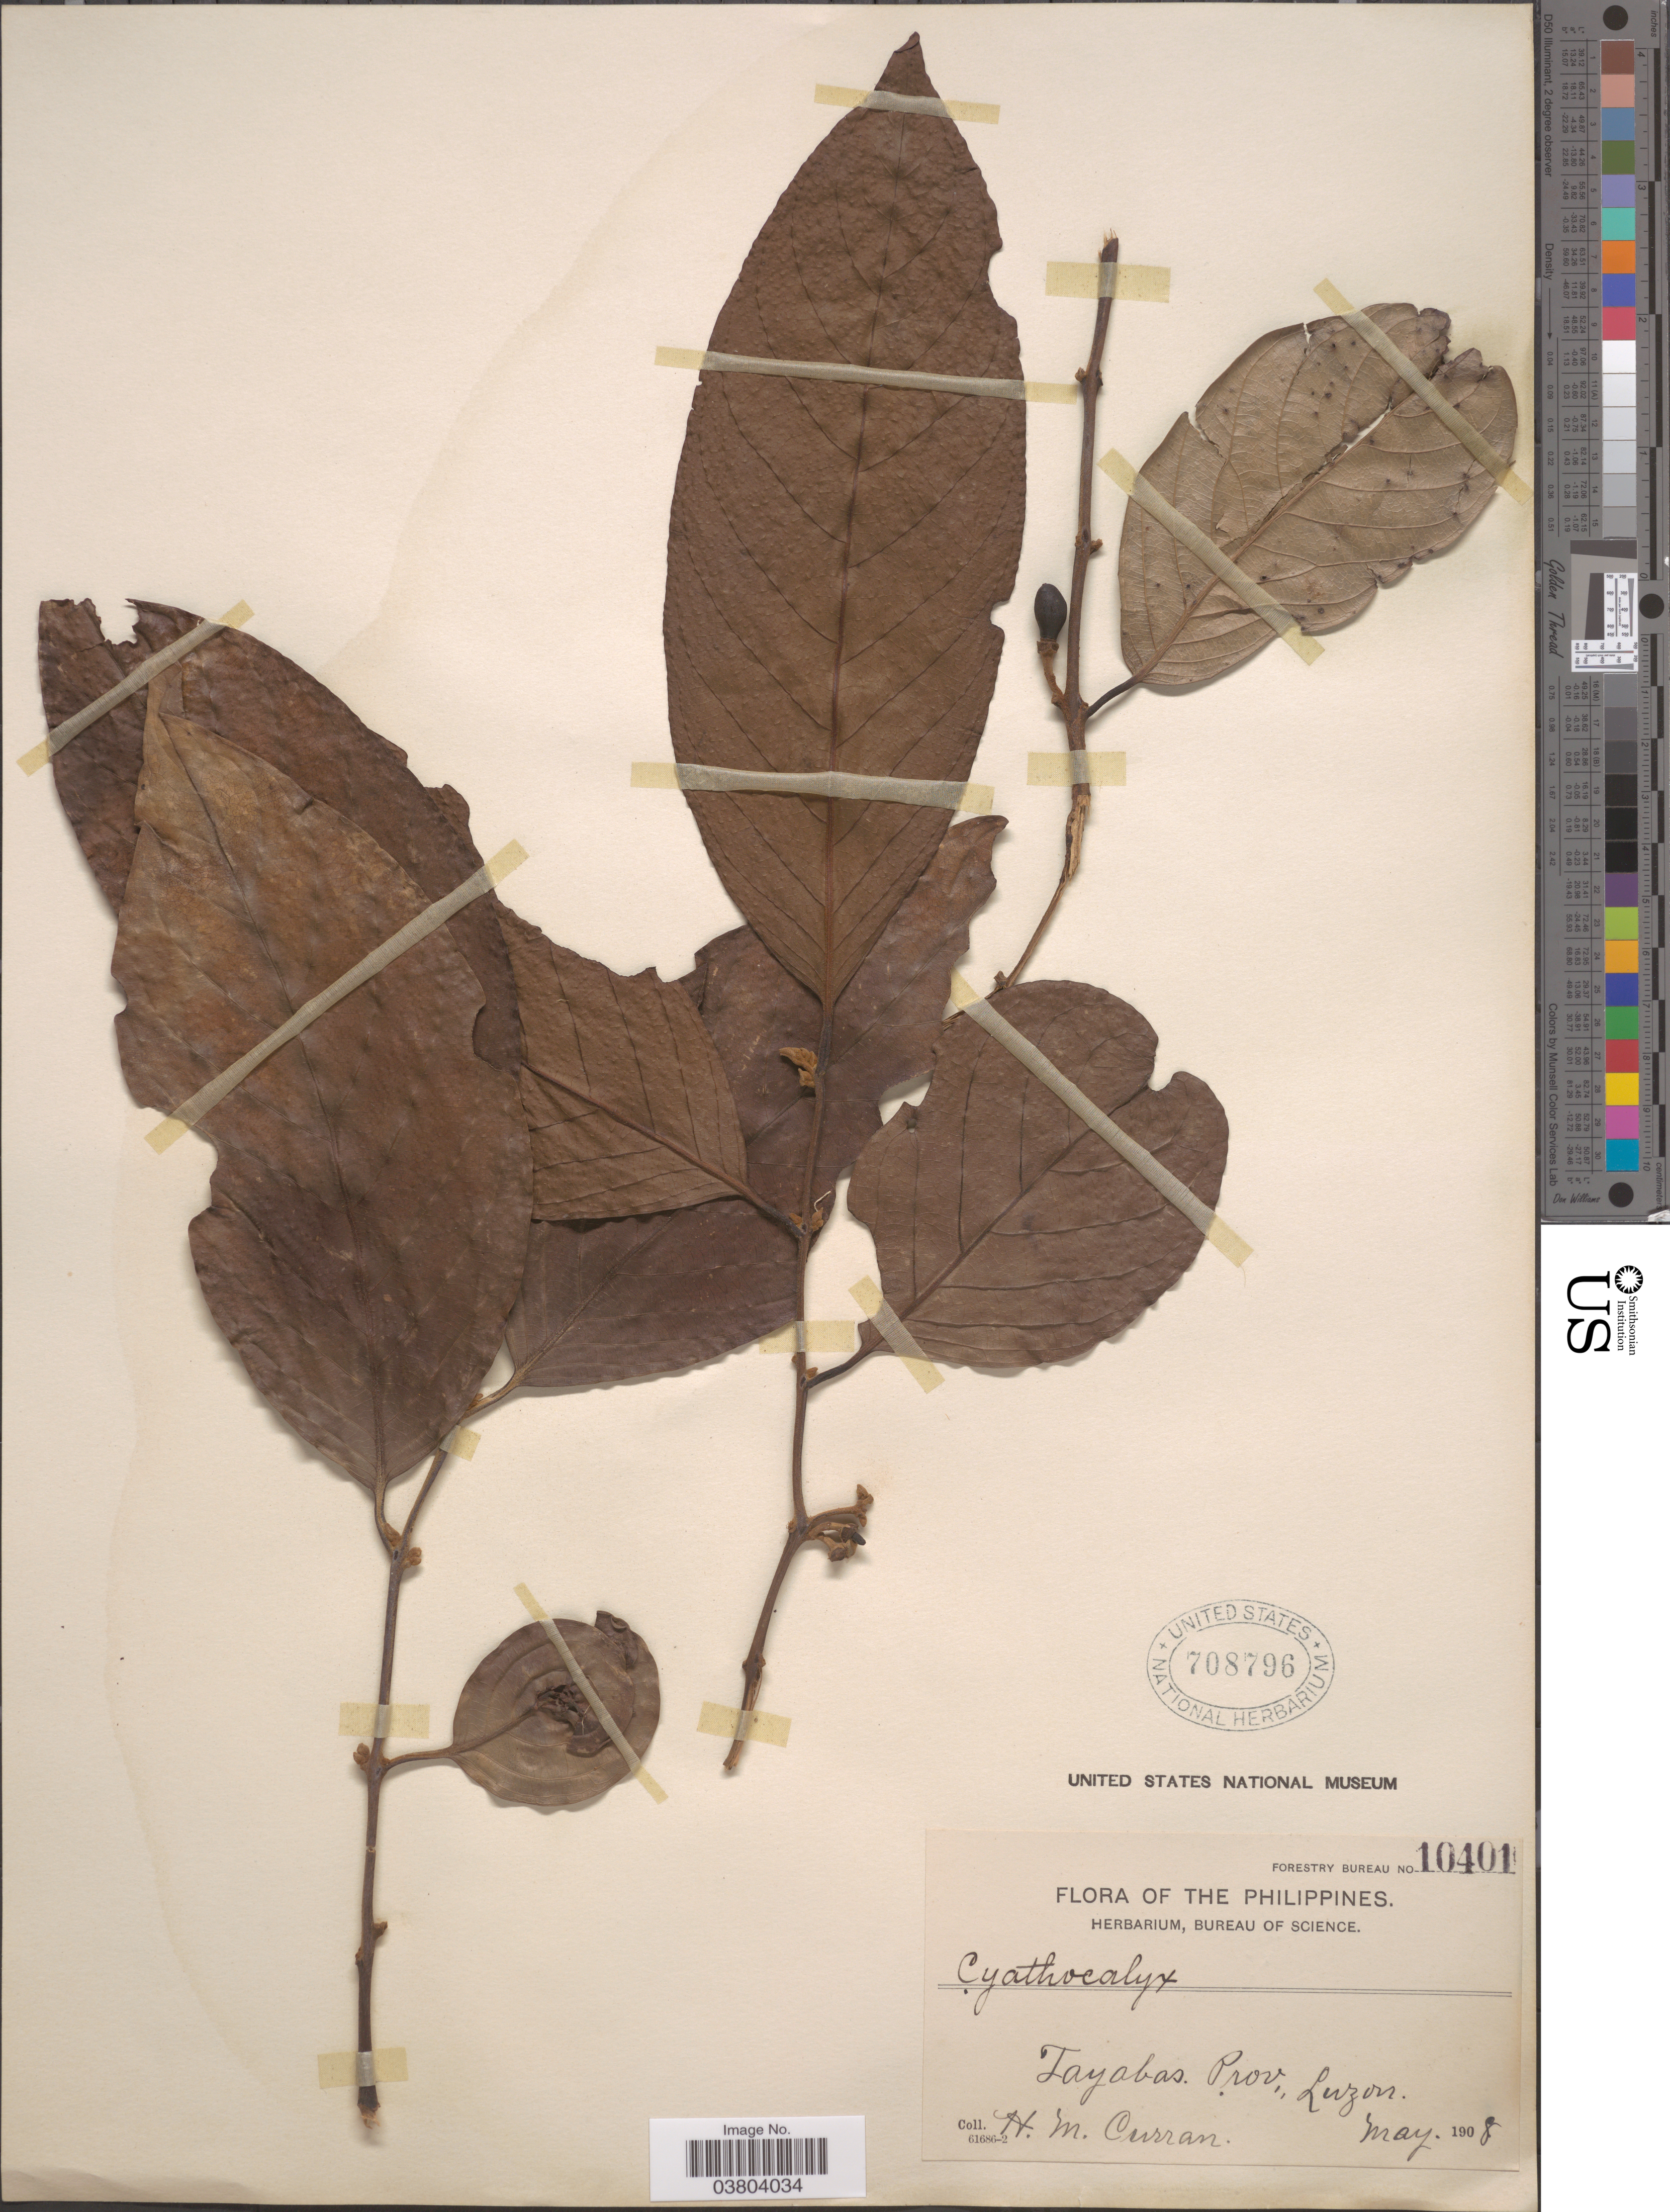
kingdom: Plantae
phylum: Tracheophyta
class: Magnoliopsida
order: Magnoliales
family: Annonaceae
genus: Cyathocalyx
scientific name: Cyathocalyx sp.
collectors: H. M. Curran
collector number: Forestry Bureau 10401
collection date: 1908-05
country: Philippines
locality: Tayabas. Prov., Luzon.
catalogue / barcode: US 708796